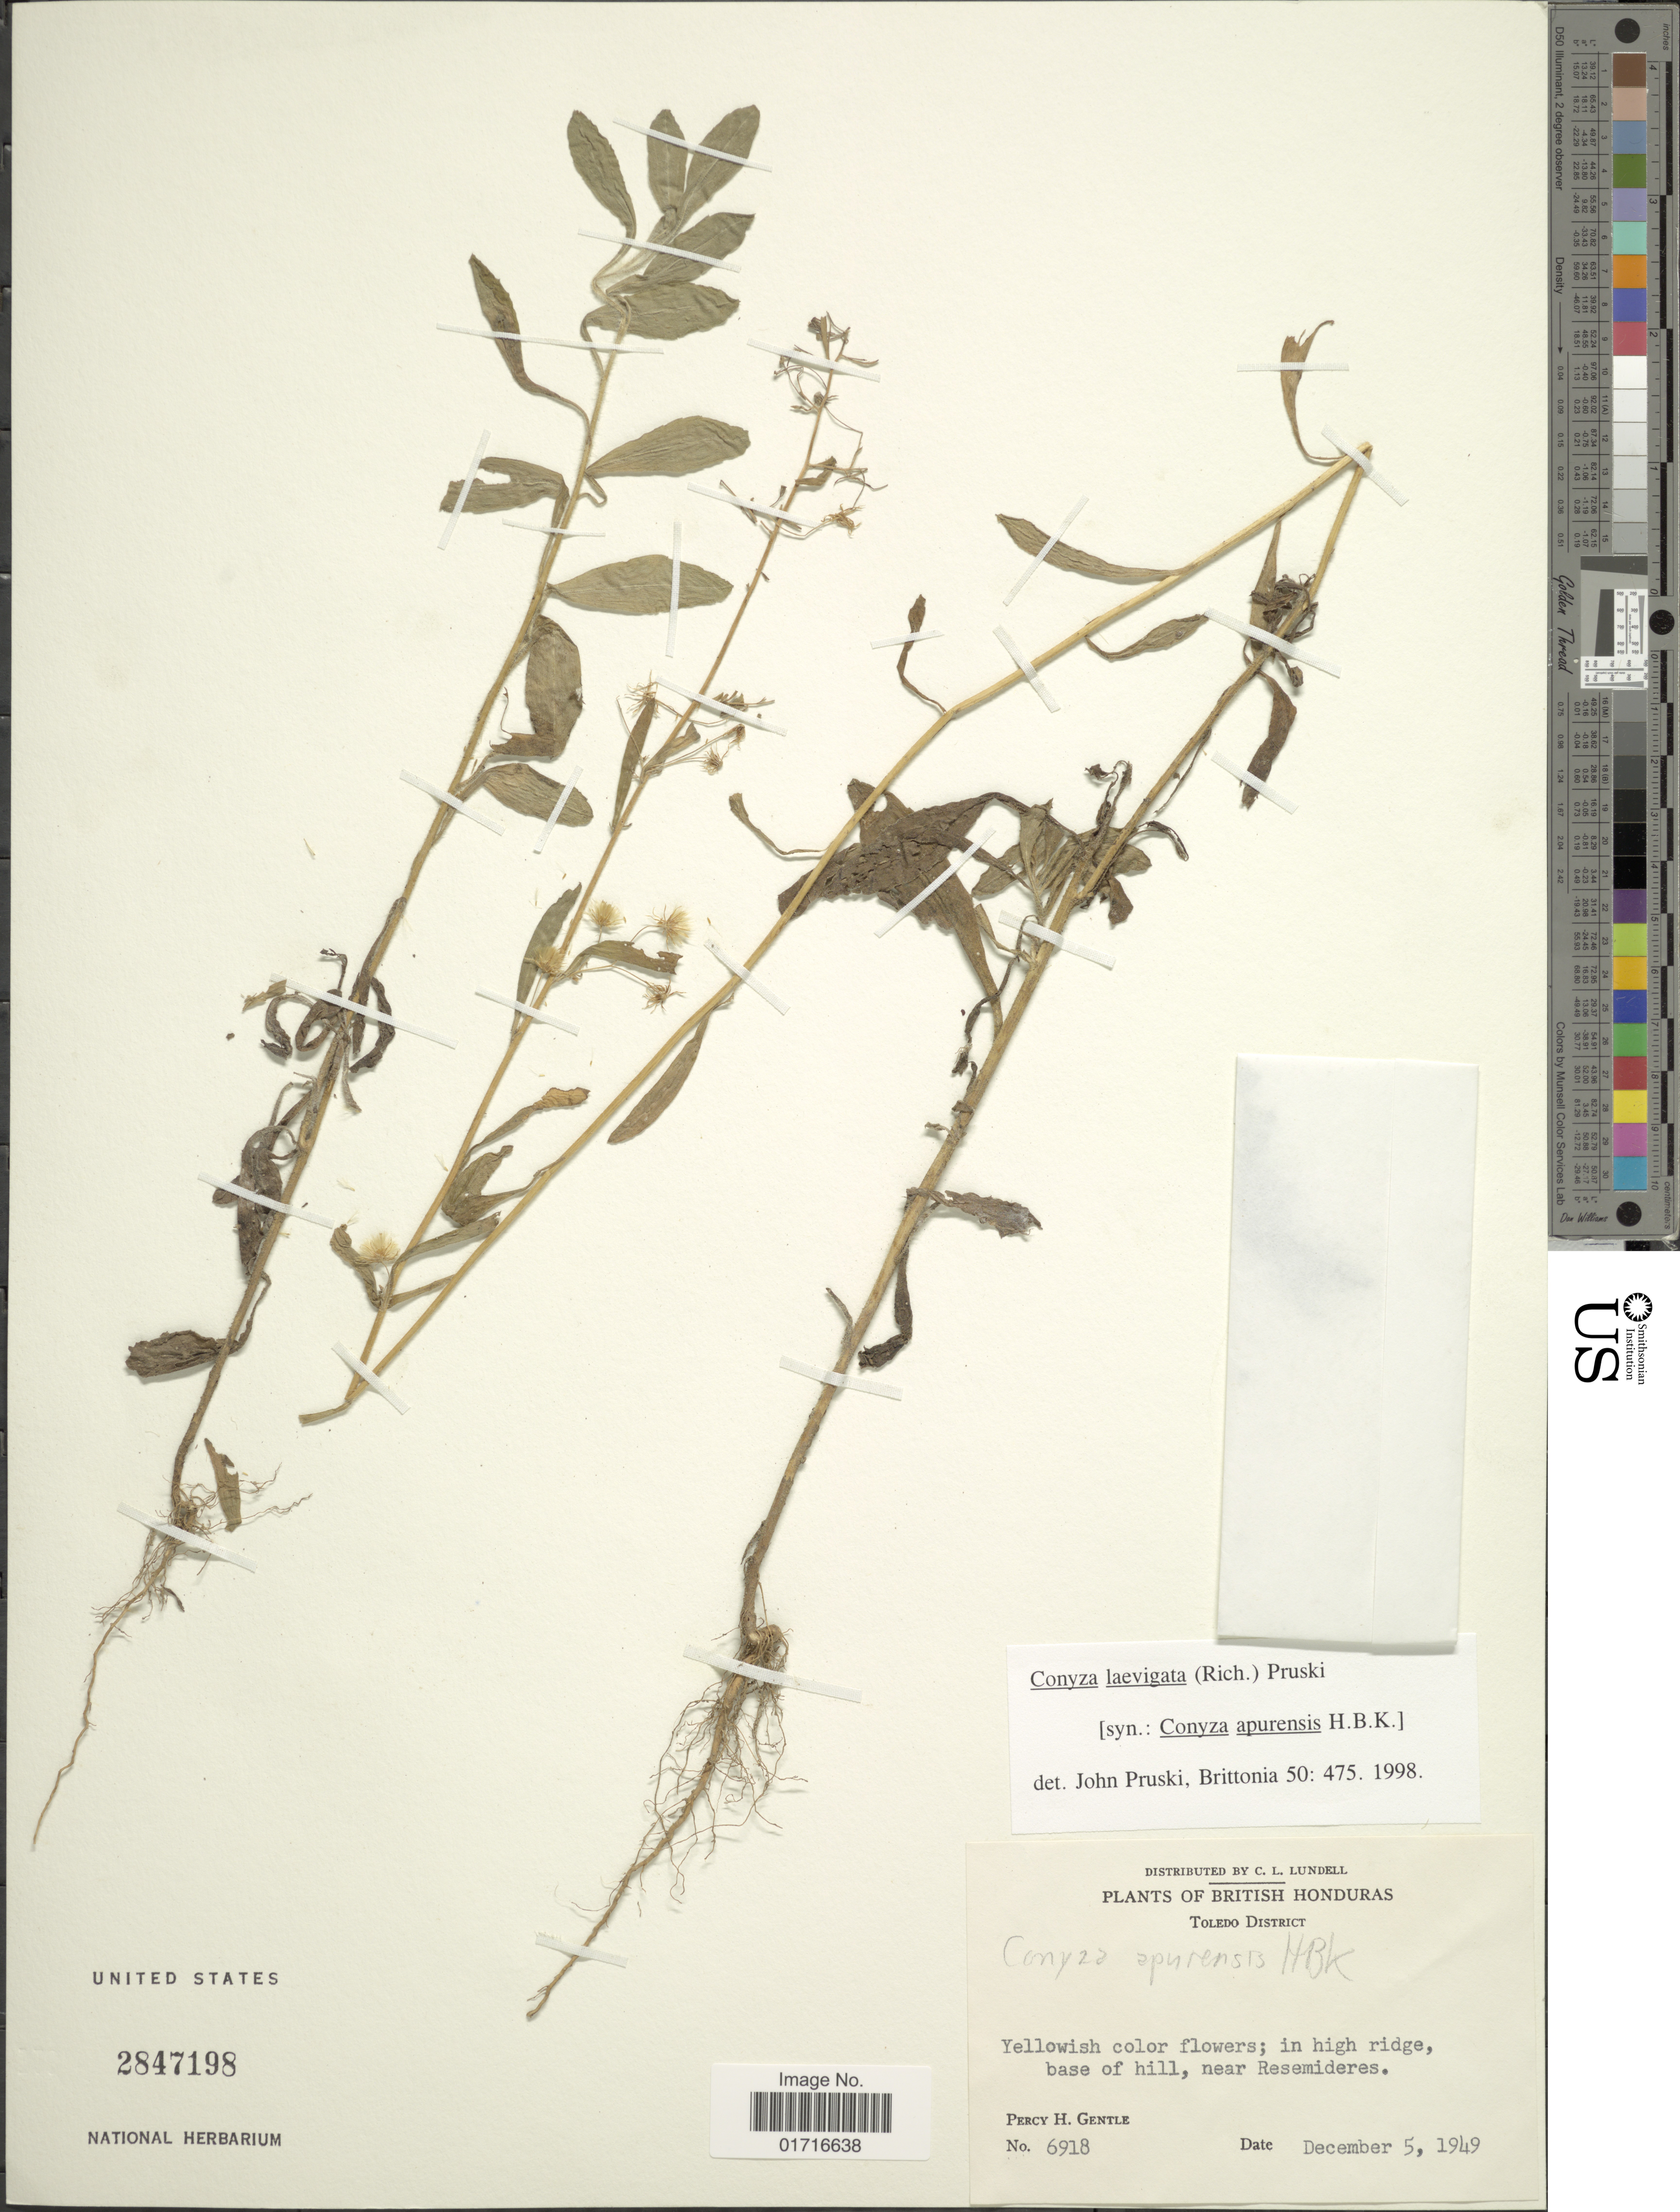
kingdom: Plantae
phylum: Tracheophyta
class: Magnoliopsida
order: Asterales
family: Asteraceae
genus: Conyza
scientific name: Conyza laevigata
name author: (Rich.) Pruski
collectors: P. H. Gentle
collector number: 6918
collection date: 1949-12-05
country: Belize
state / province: Toledo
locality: Toledo District, in high ridge, base of hill, near Resemideres.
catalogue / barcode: US 2847198